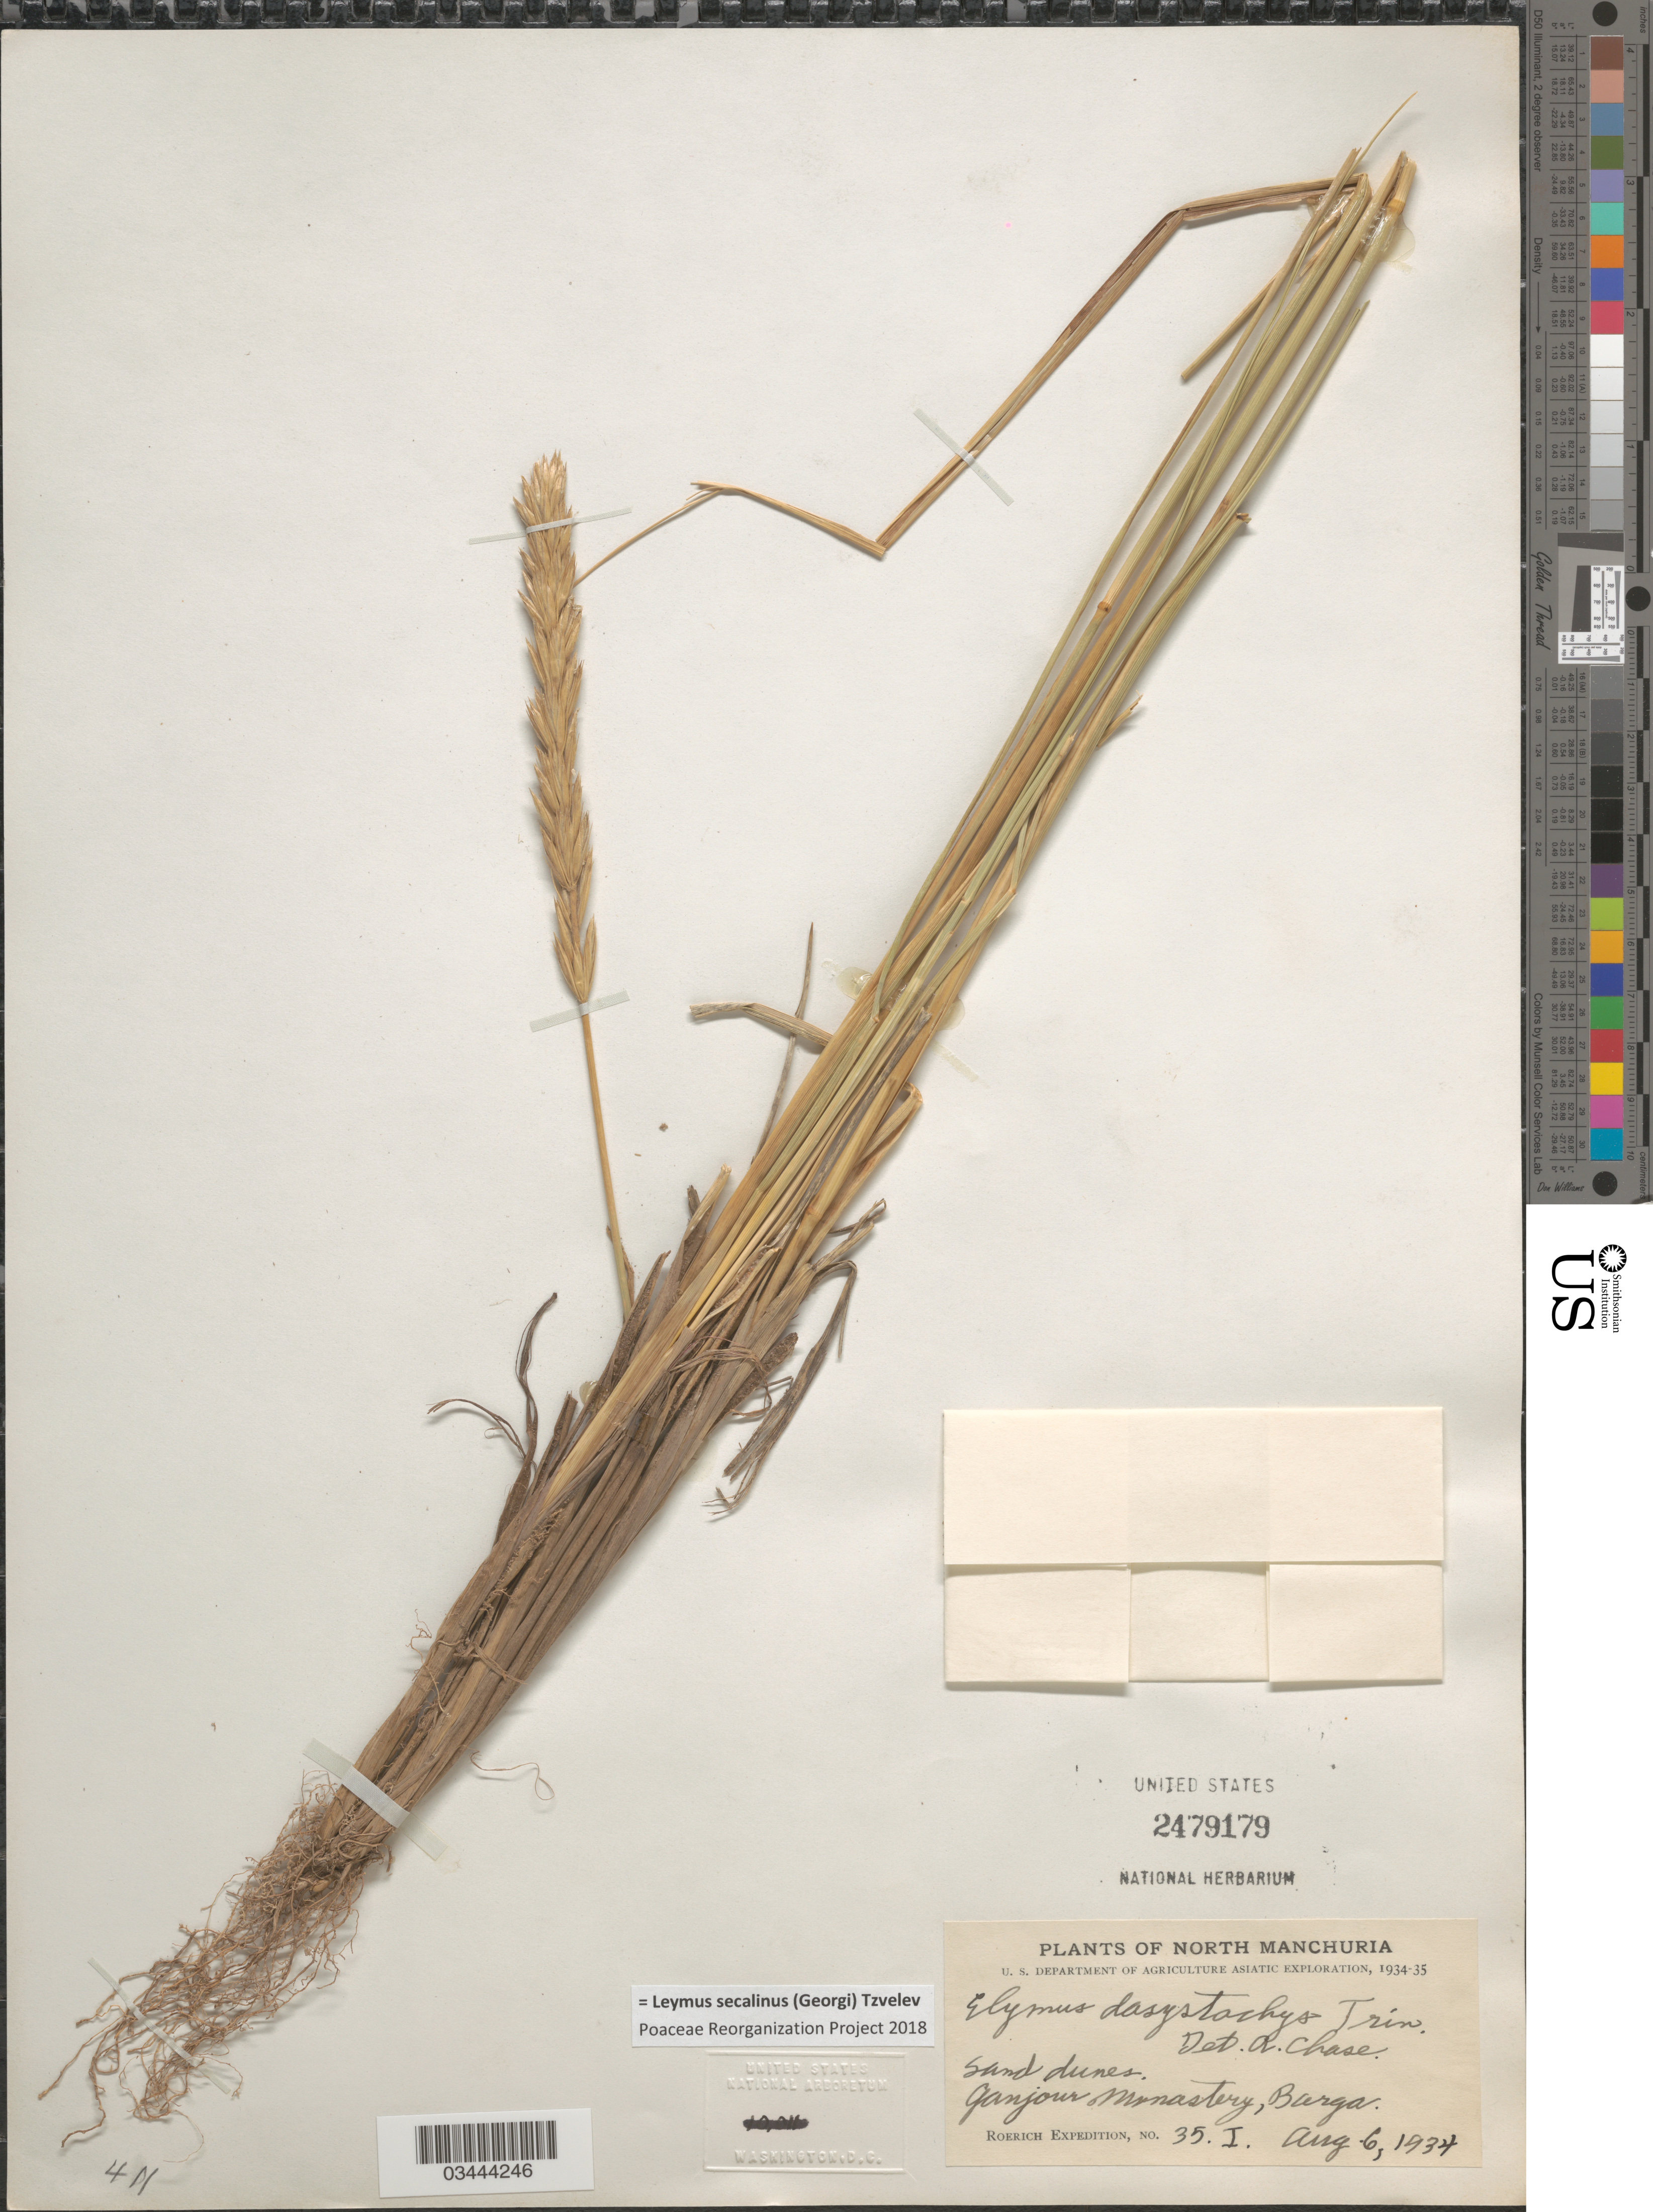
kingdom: Plantae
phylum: Tracheophyta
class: Liliopsida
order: Poales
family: Poaceae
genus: Leymus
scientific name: Leymus secalinus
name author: (Georgi) Tzvelev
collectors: Roerich Expedition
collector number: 35I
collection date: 1934-08-06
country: China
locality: North Manchuria. Ganjour Monastery, Burga. U.S. Department of Agriculture Asiatic Exploration, 1934-35.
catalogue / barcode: US 2479179